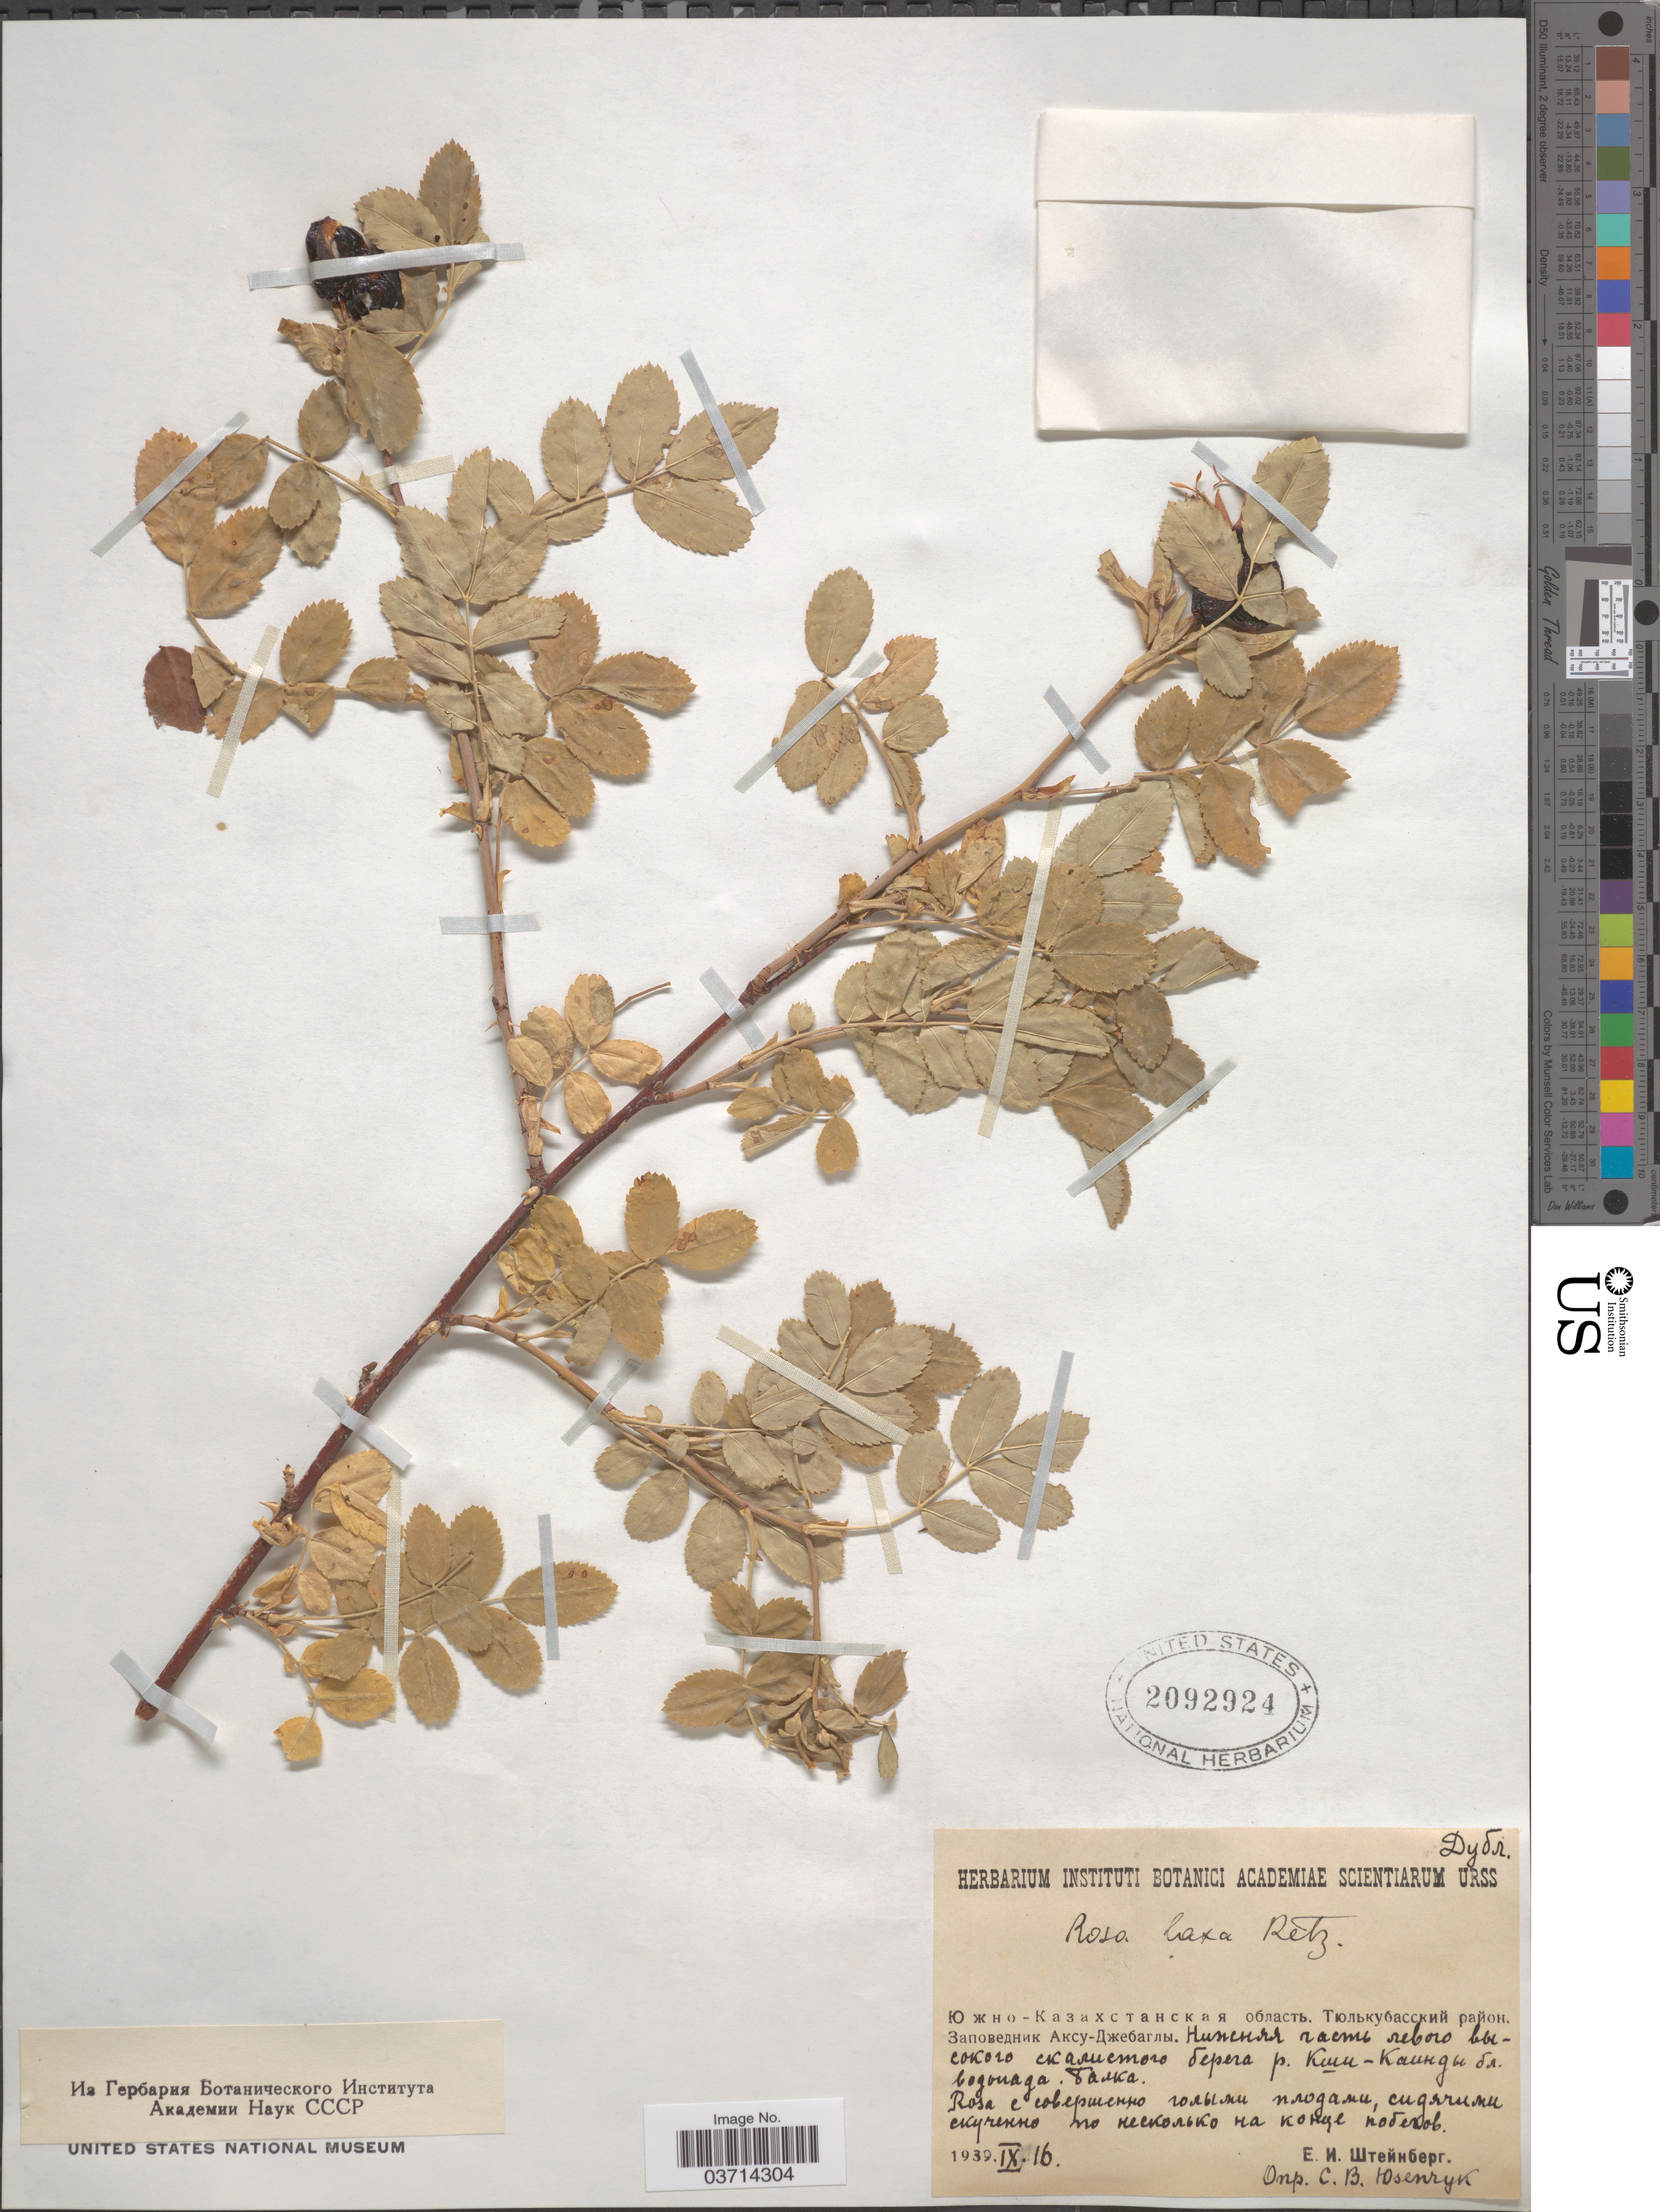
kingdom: Plantae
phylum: Tracheophyta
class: Magnoliopsida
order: Rosales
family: Rosaceae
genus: Rosa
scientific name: Rosa laxa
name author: Retz.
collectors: X & X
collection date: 1939-09-16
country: Kazakhstan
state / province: South Kazakhstan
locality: Left shore of river Kshi-Kaindy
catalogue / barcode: US 2092924